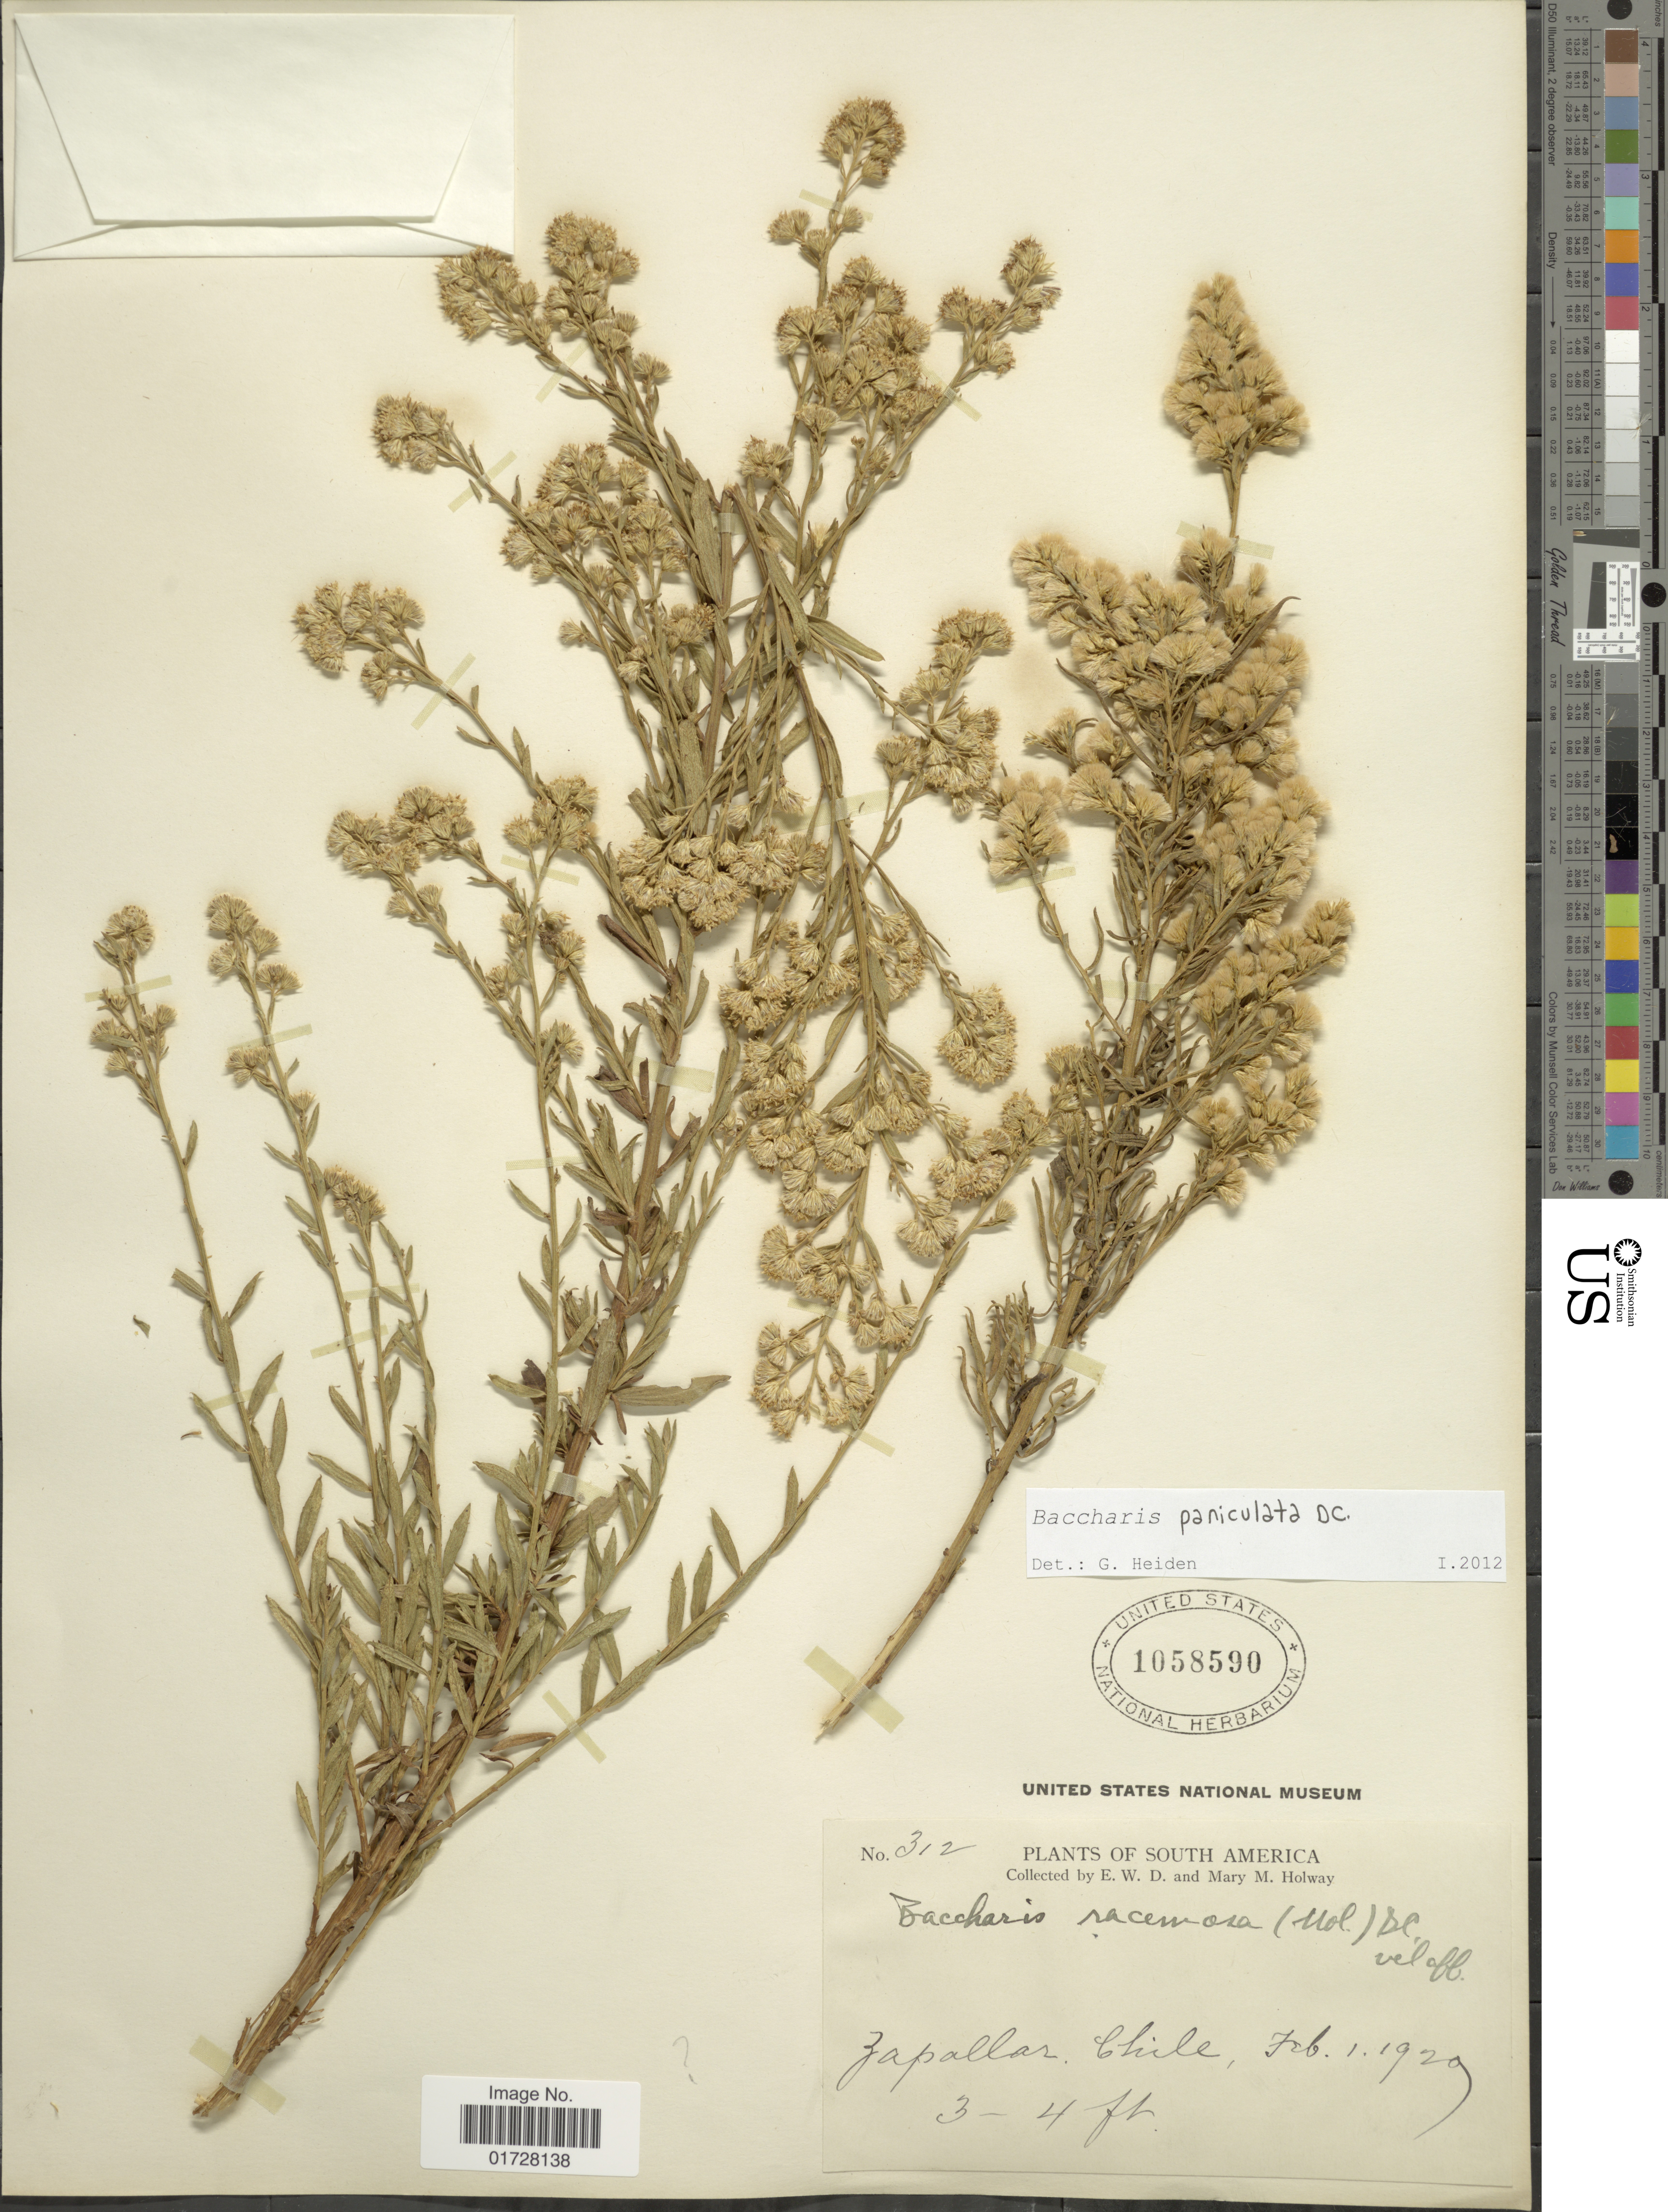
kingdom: Plantae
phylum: Tracheophyta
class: Magnoliopsida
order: Asterales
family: Asteraceae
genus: Baccharis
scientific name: Baccharis paniculata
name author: DC.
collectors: E. W. D. Holway & M. M. Holway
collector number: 312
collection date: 1929-02-01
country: Chile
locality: South America, Zapallar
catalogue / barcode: US 1058590